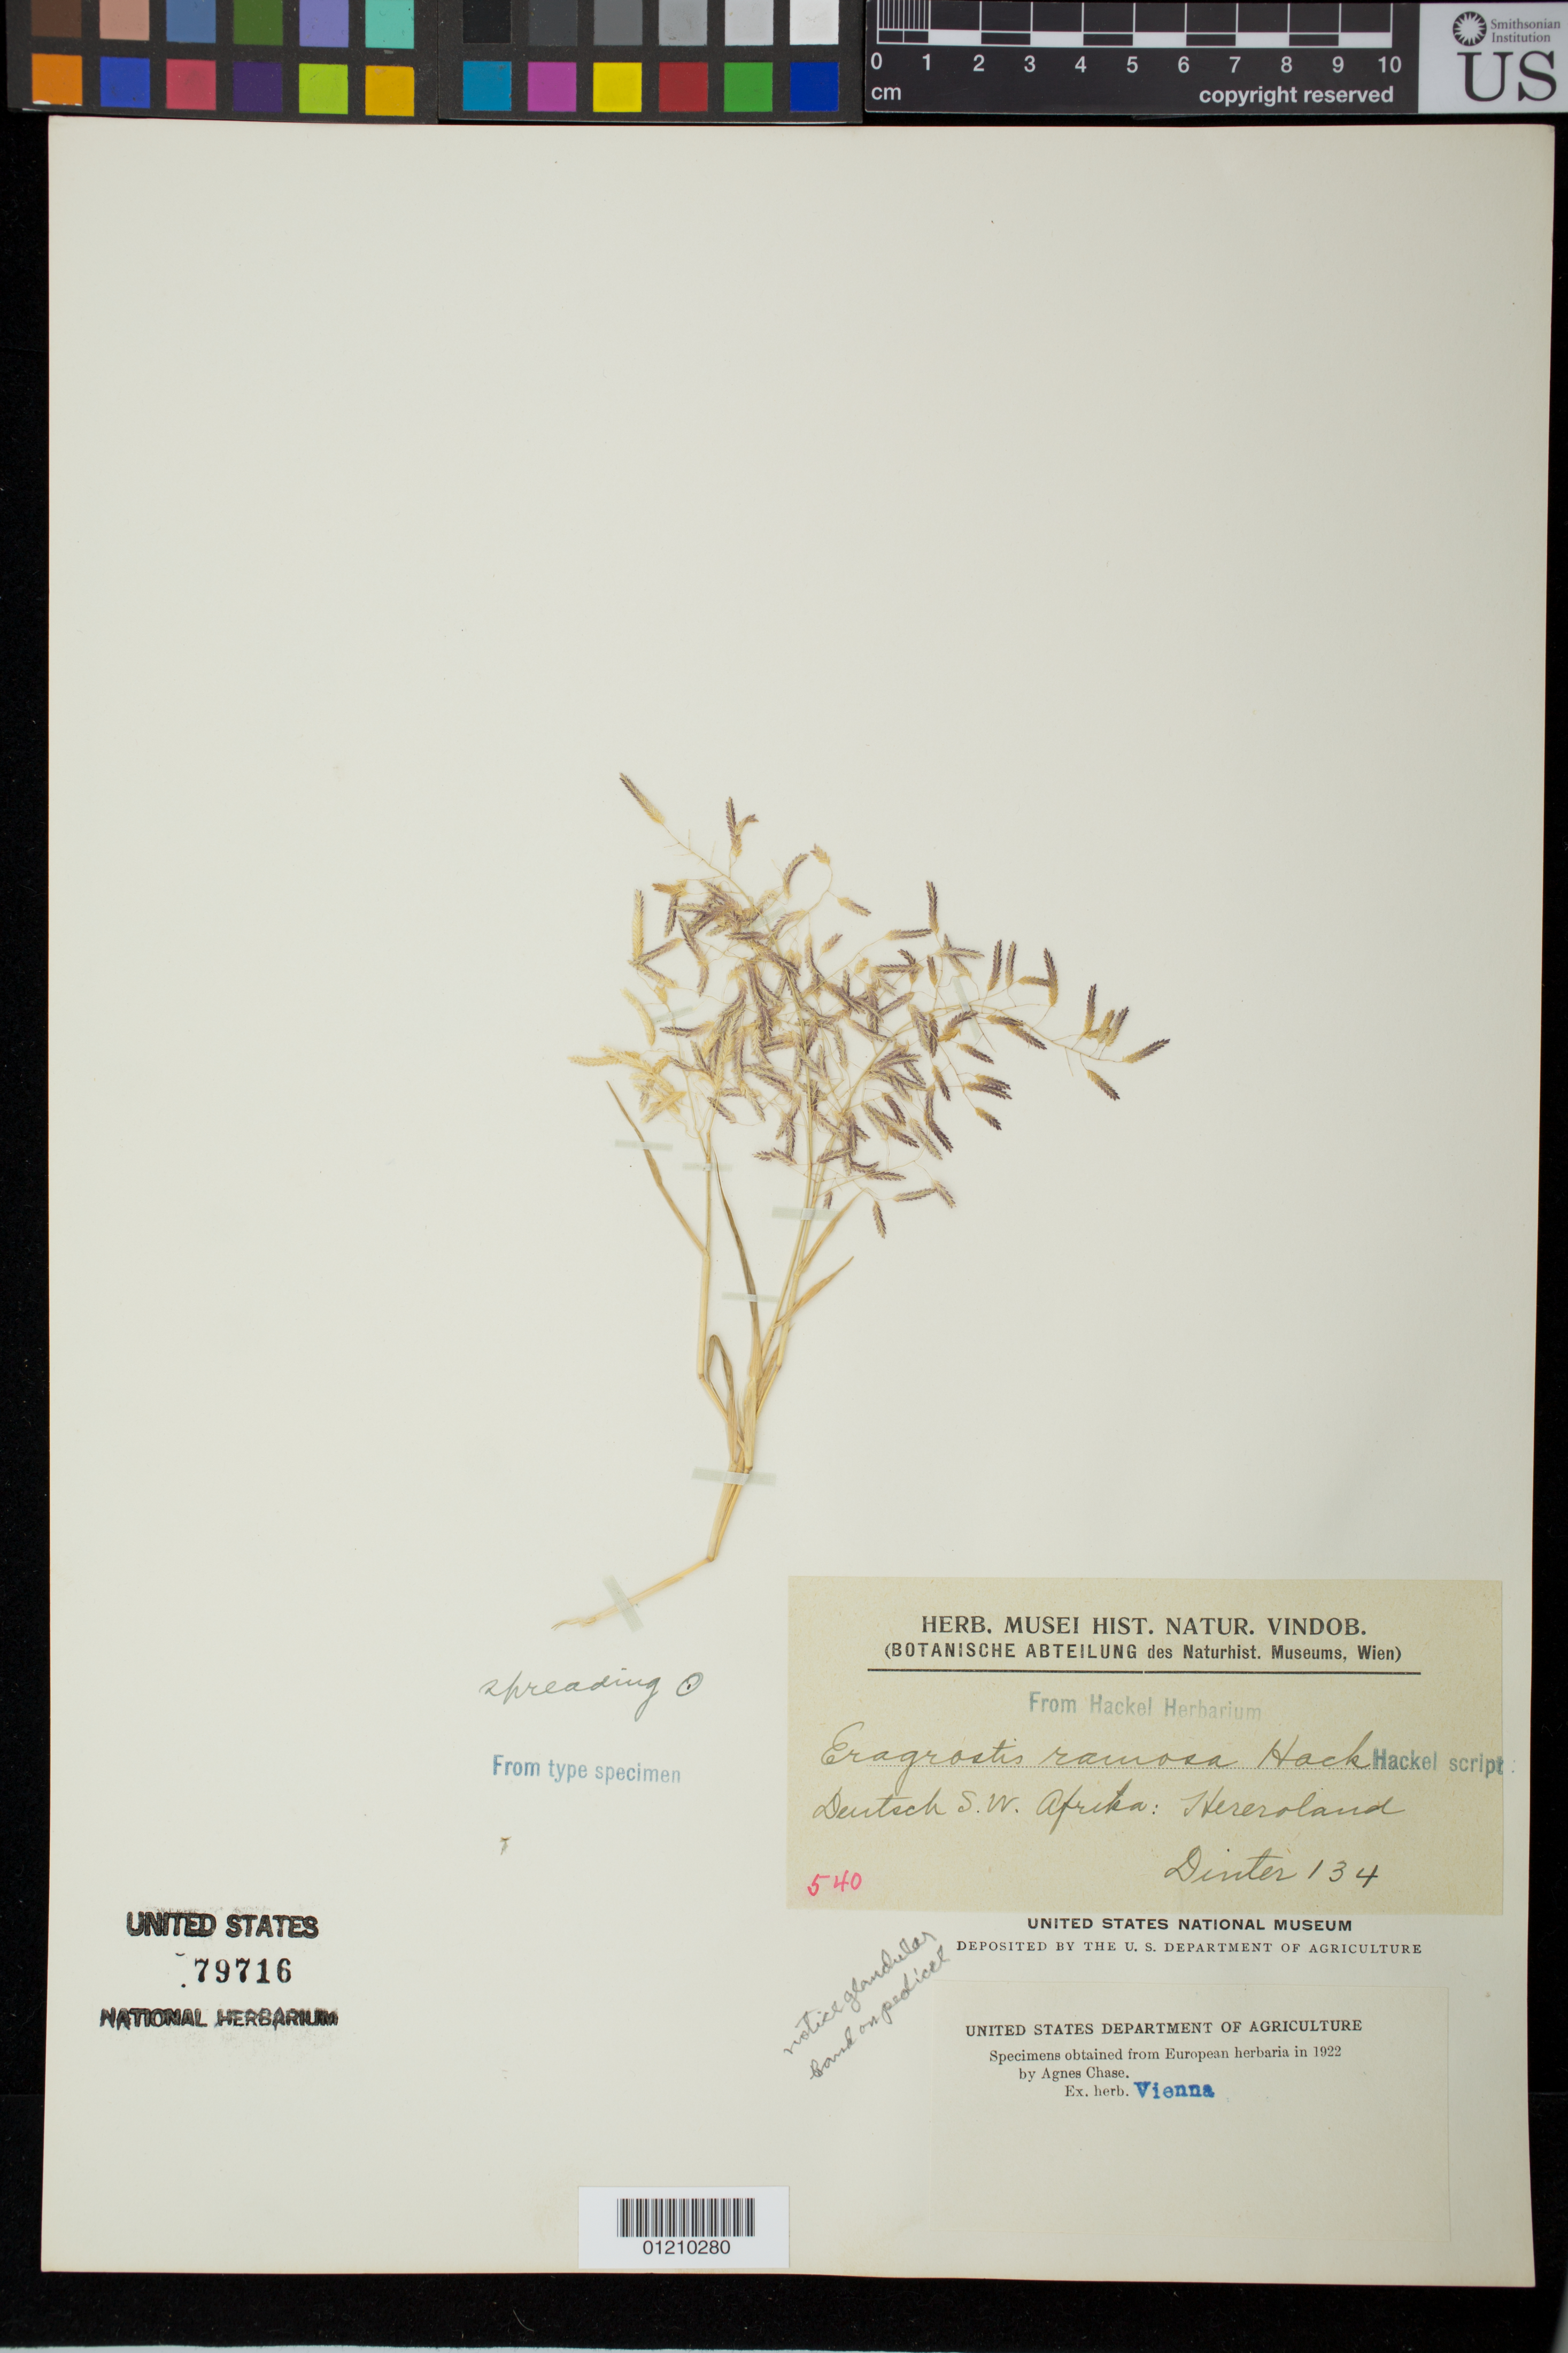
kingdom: Plantae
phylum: Tracheophyta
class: Liliopsida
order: Poales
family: Poaceae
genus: Eragrostis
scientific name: Eragrostis ramosa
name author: Hack.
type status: Type Collection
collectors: M. Dinter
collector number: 134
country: Namibia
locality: Deutsch-Sudwest-Afrika, Hereroland.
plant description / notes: Fragmentary material of type specimen ex herb. Vienna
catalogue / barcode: US 79716